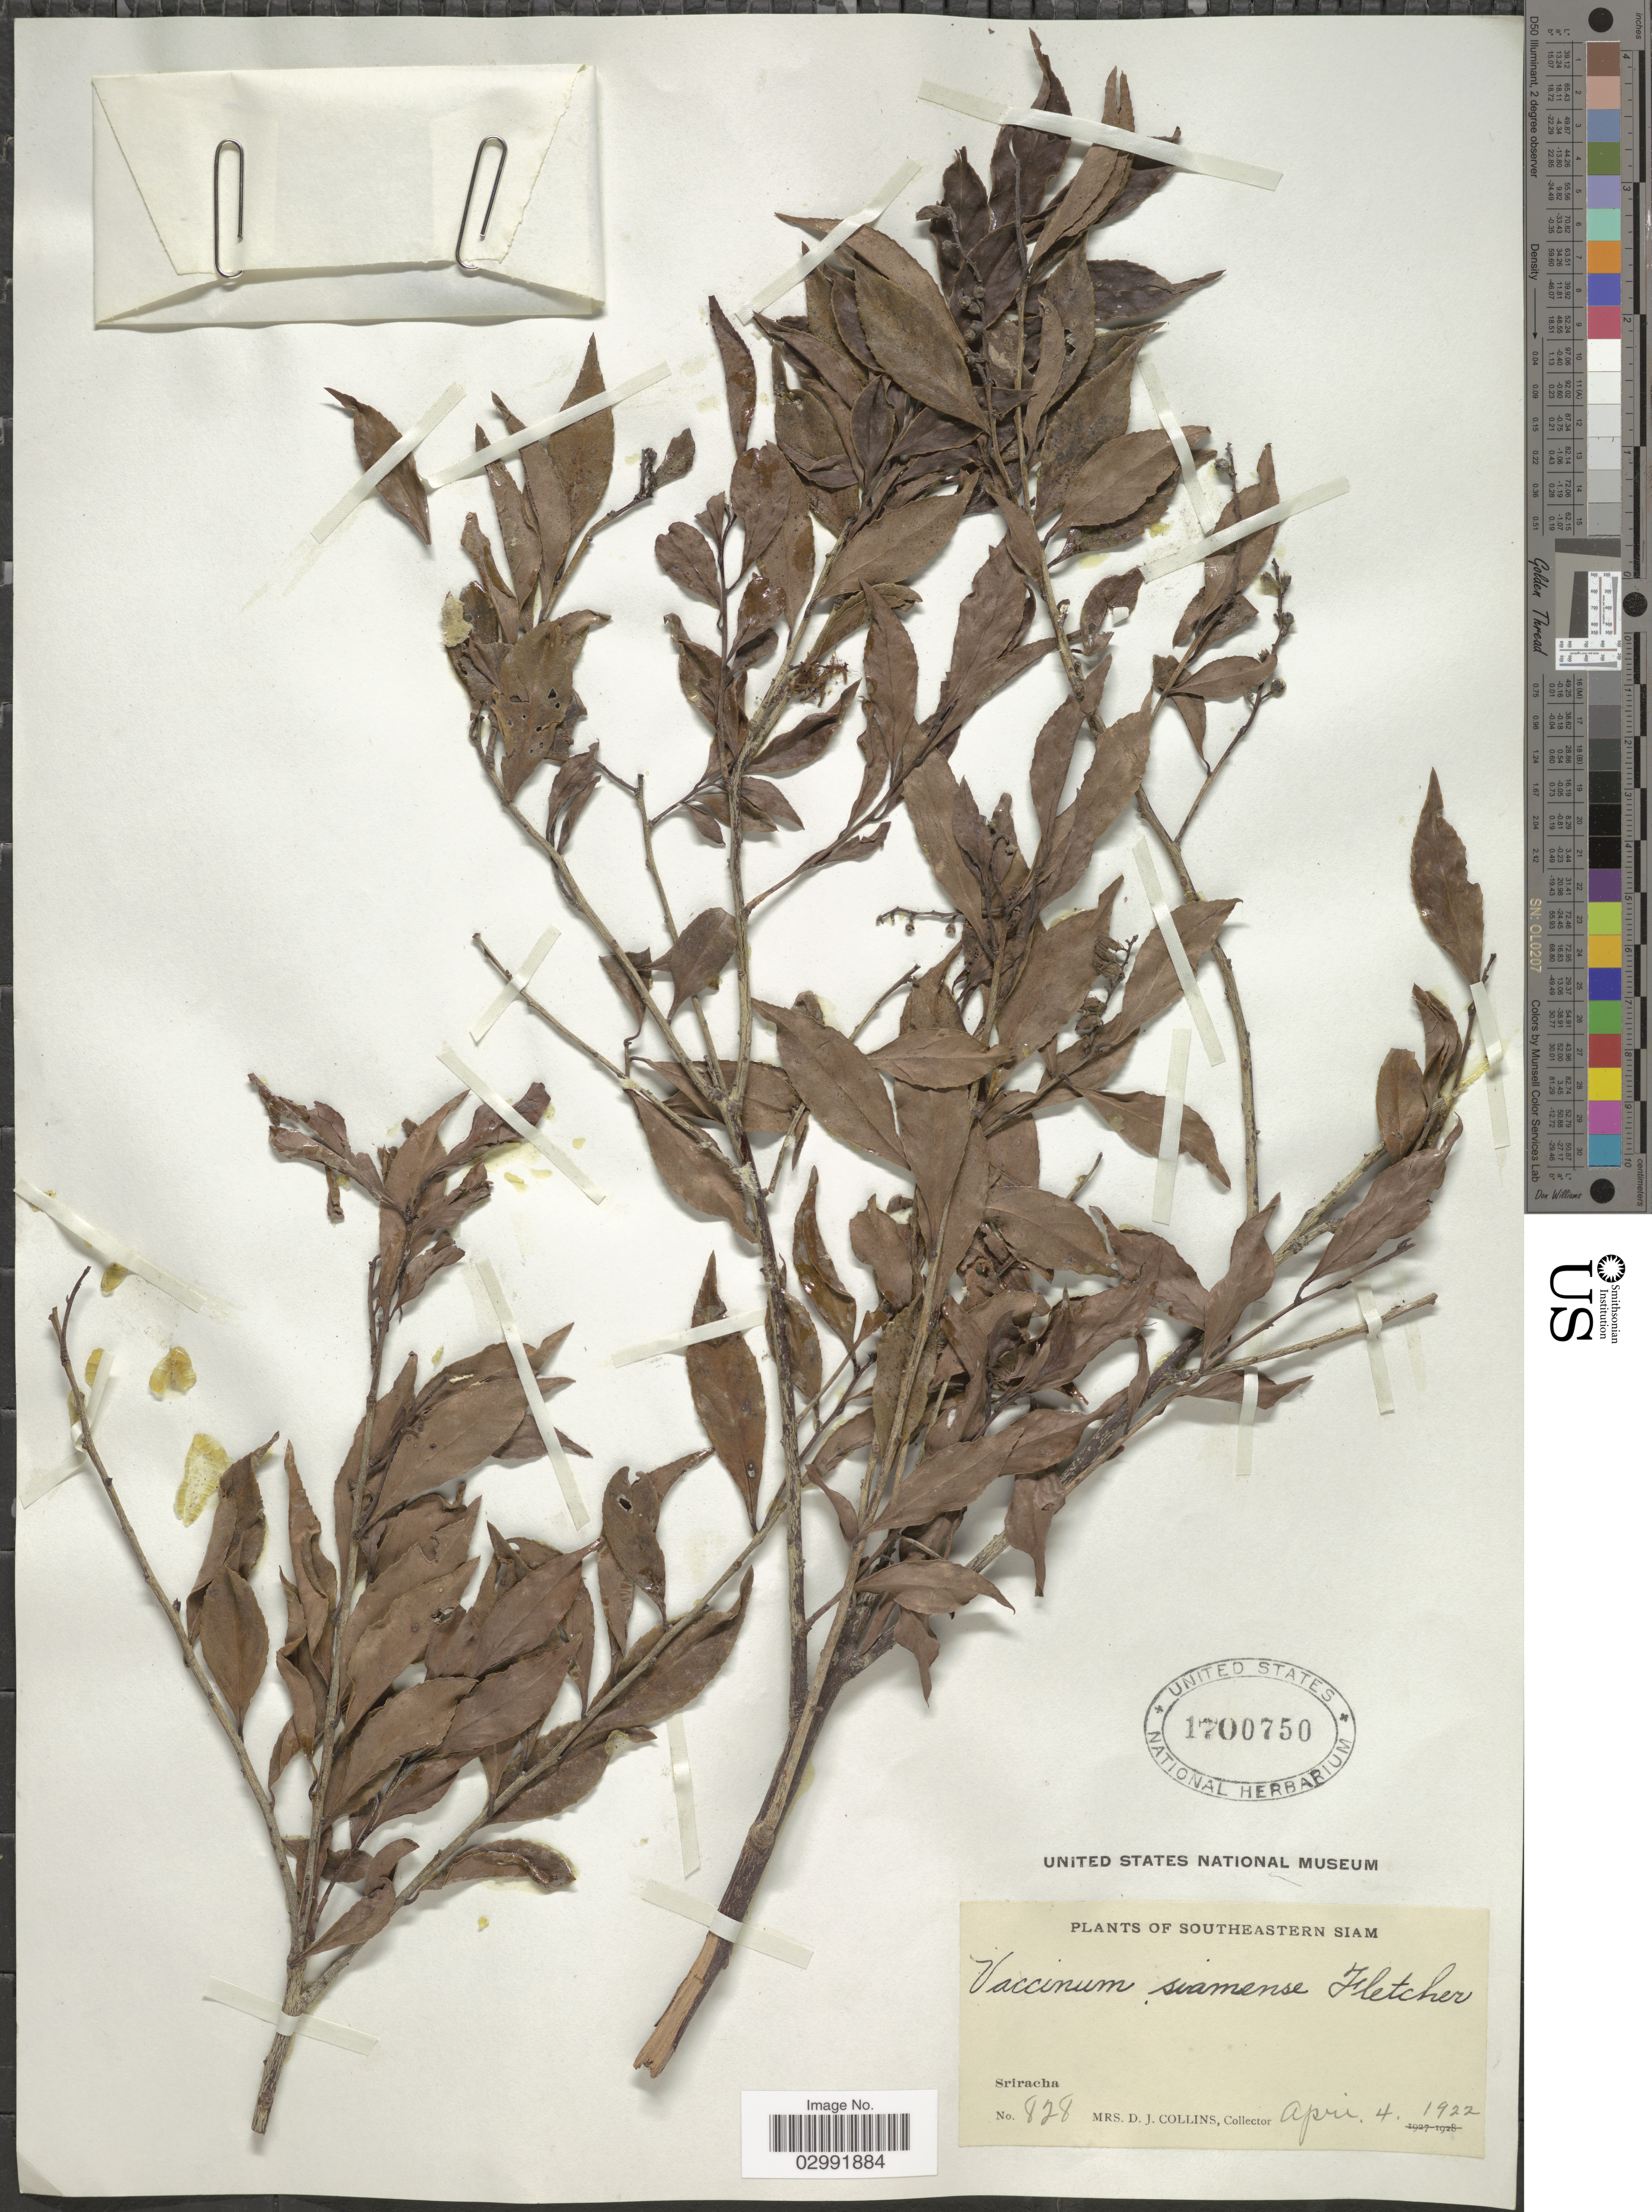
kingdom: Plantae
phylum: Tracheophyta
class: Magnoliopsida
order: Ericales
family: Ericaceae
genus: Vaccinium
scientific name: Vaccinium bracteatum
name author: Thunb.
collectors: Mrs. D. J. Collins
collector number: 828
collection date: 1922-04-04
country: Thailand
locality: Southeastern Siam. Sriracha.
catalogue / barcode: US 1700750